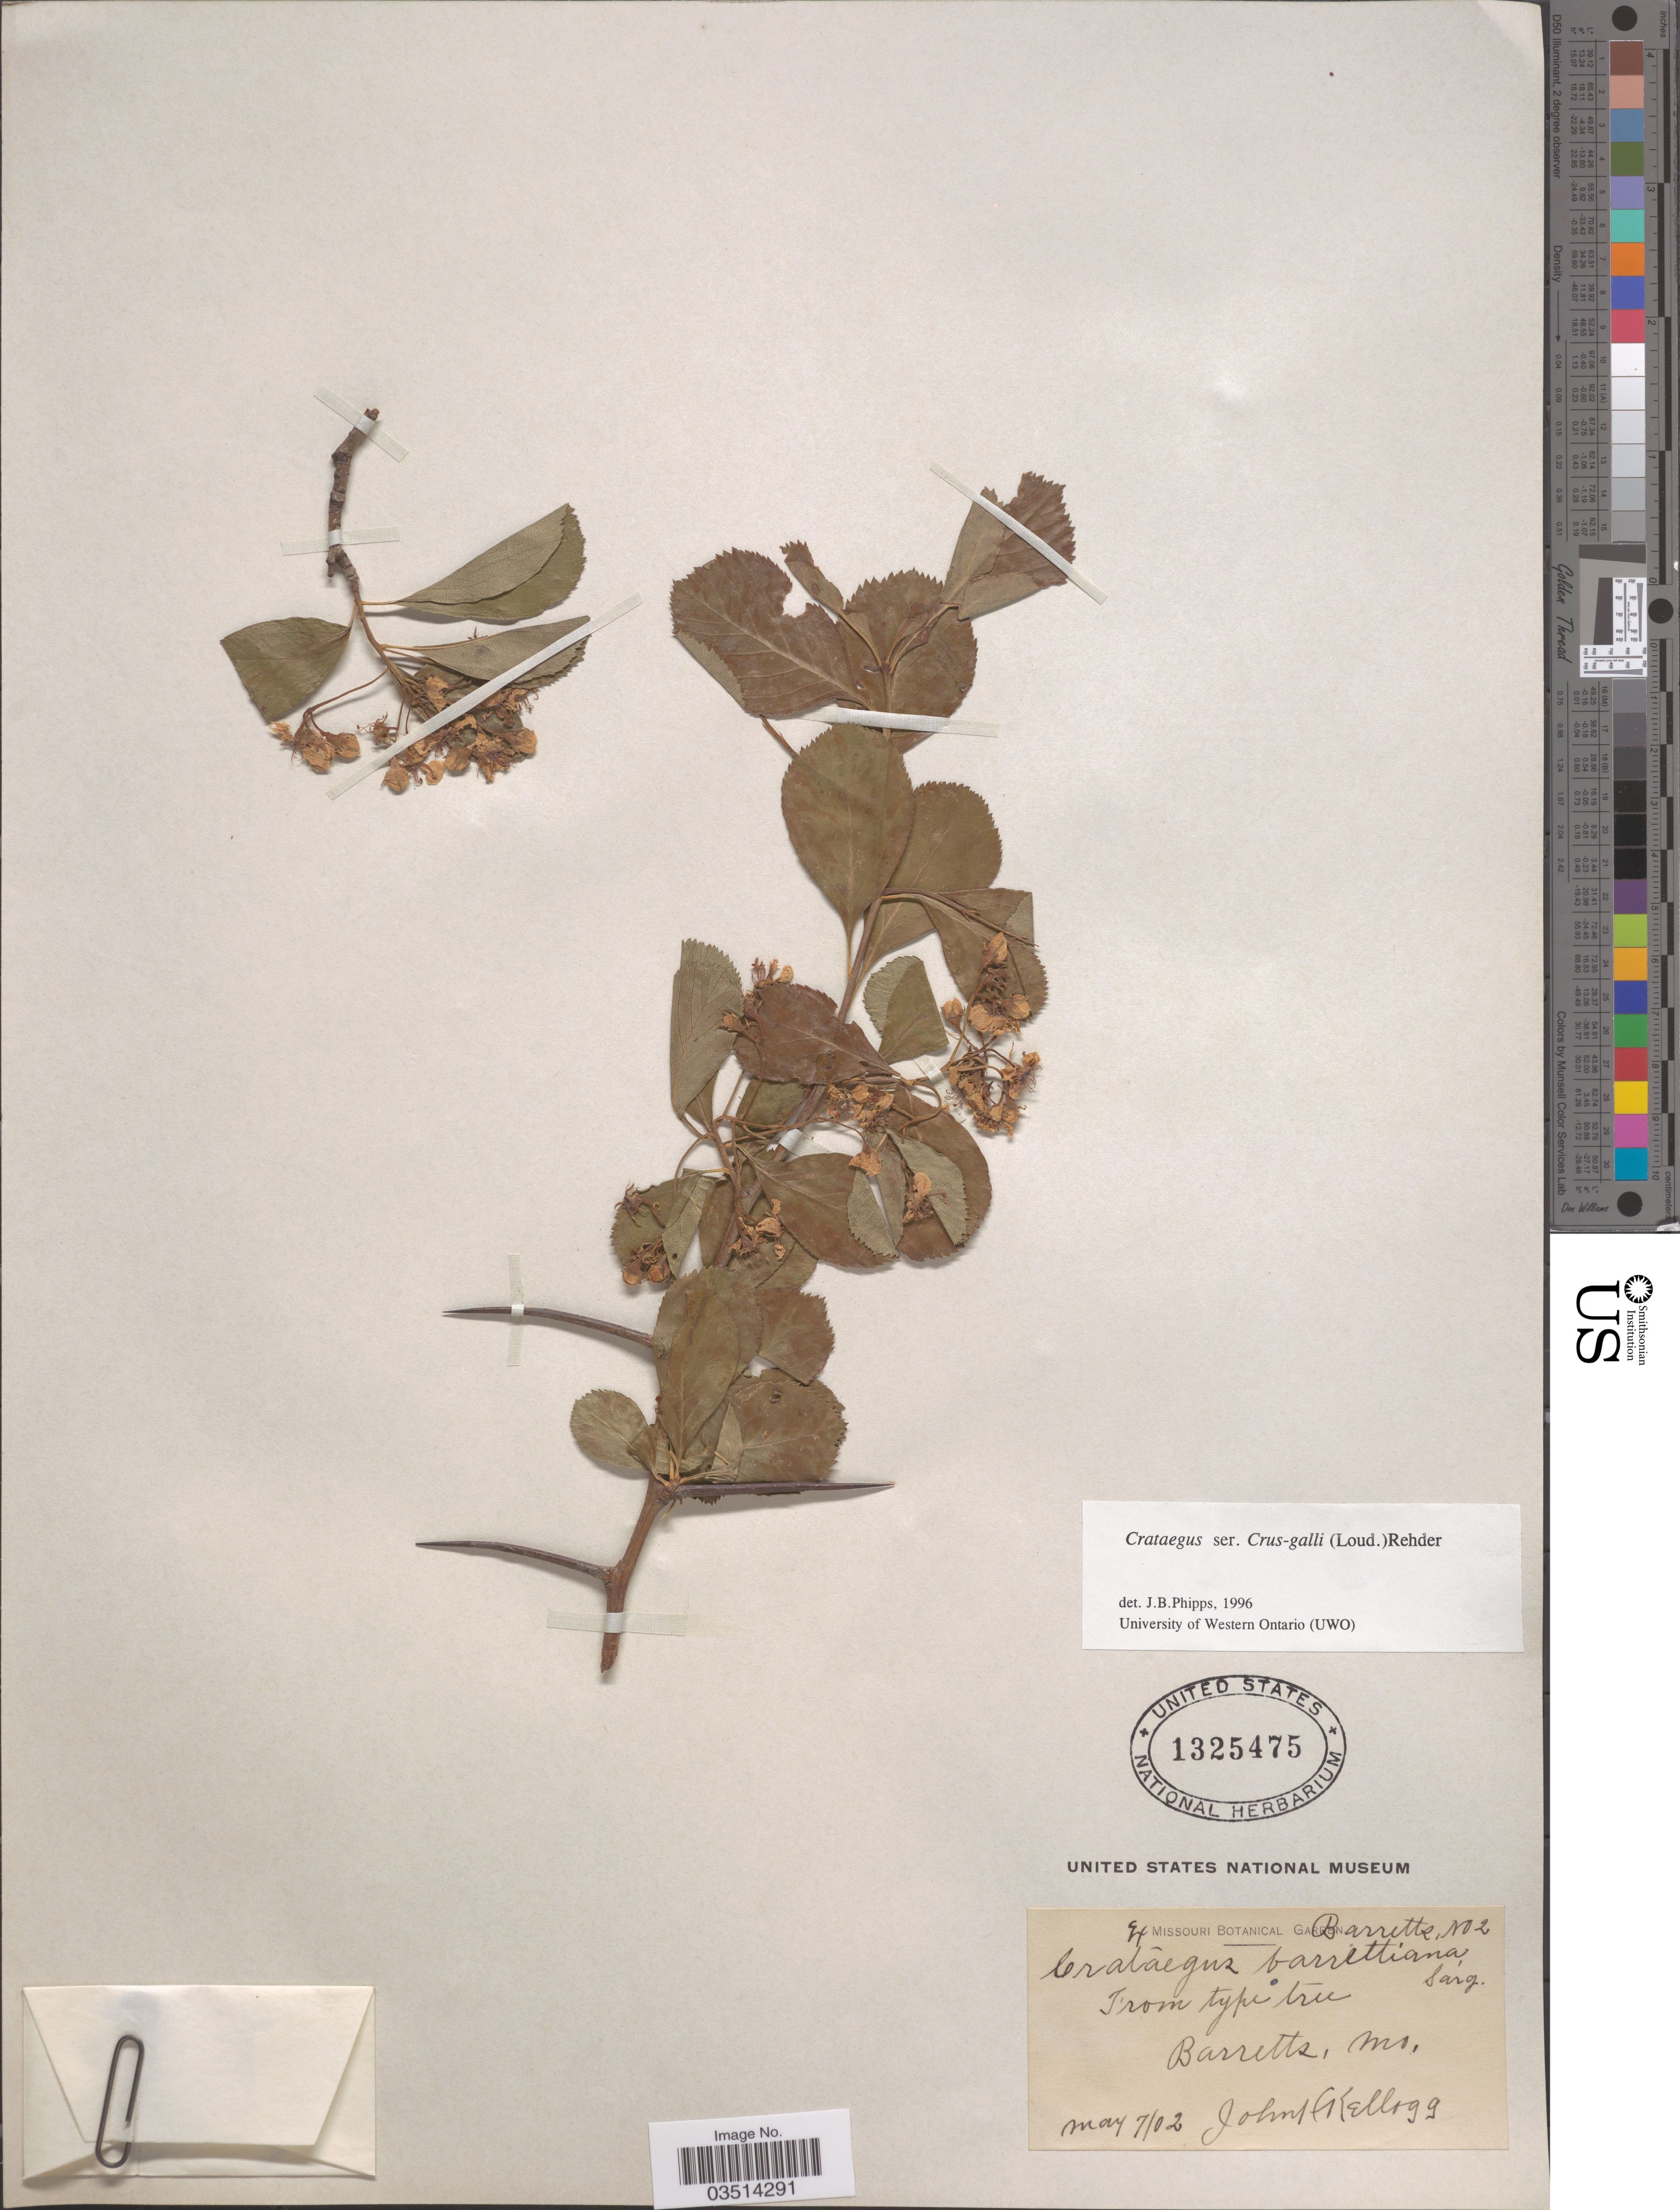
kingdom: Plantae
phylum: Tracheophyta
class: Magnoliopsida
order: Rosales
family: Rosaceae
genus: Crataegus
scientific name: Crataegus crus-galli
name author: L.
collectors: J. H. Kellogg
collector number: Barrette 2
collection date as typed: Transcribed d/m/y: 7/5/2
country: United States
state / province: Missouri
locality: Barretts.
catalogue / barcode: US 1325475